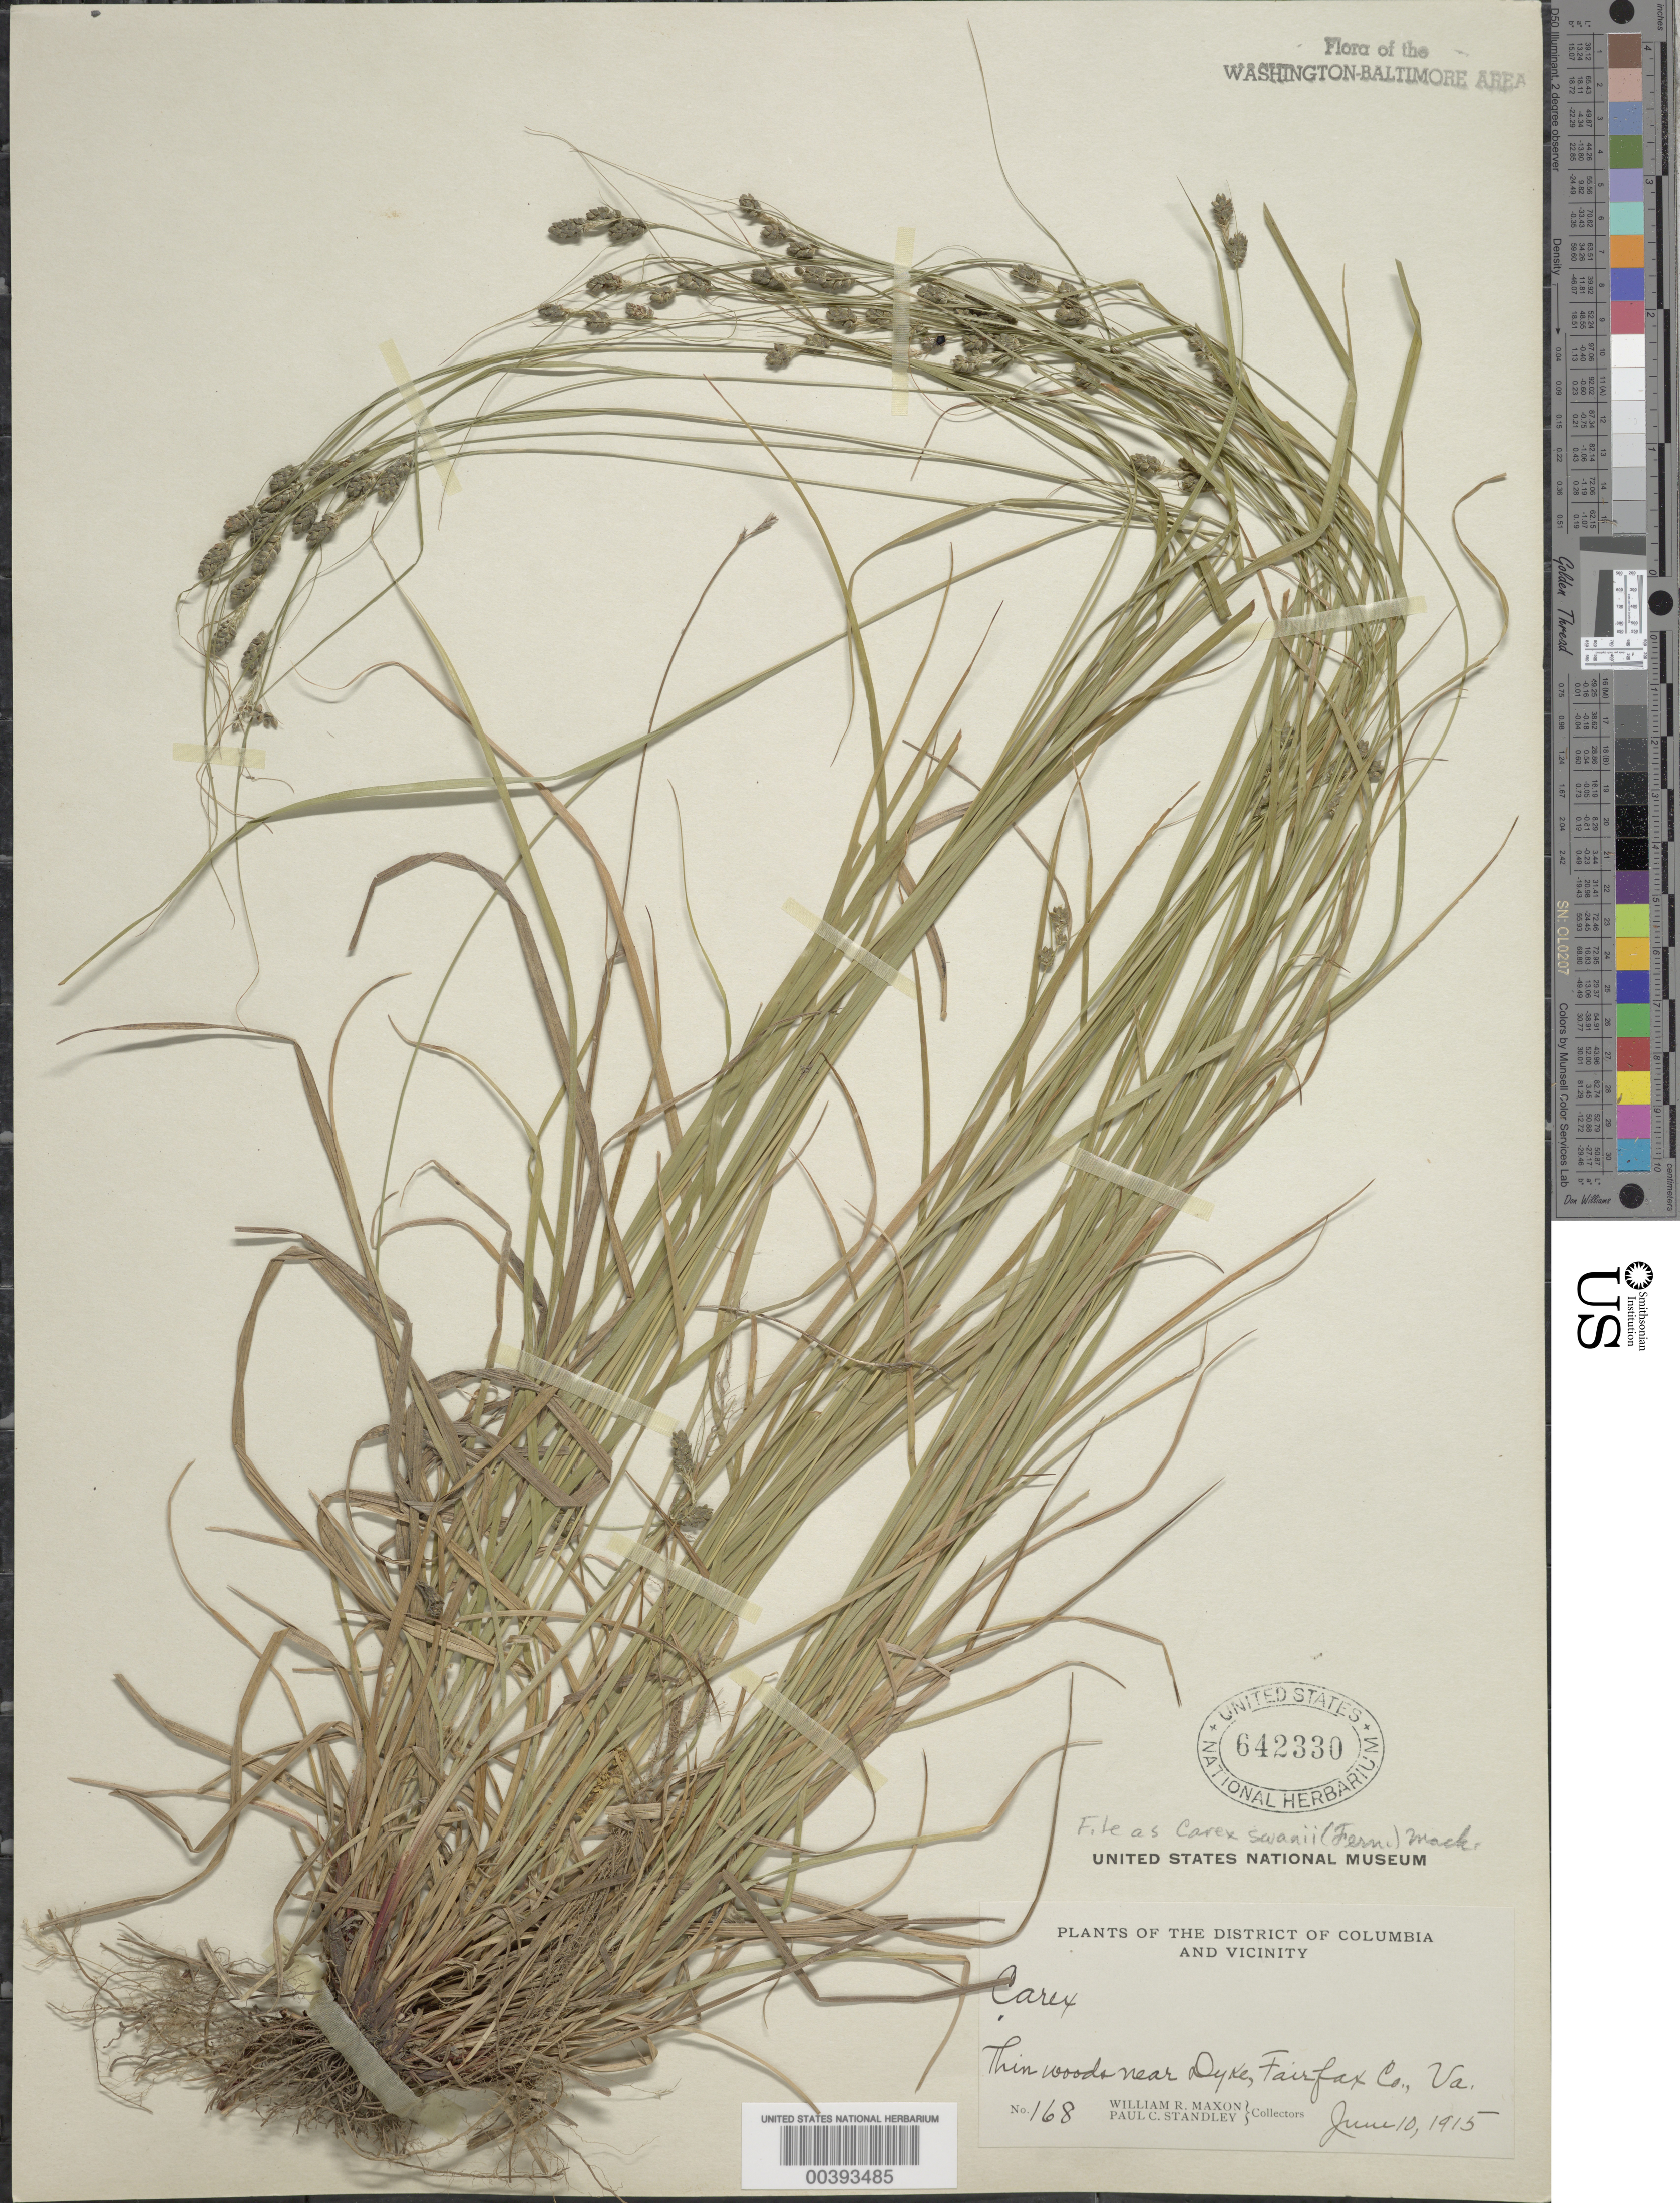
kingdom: Plantae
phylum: Tracheophyta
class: Liliopsida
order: Poales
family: Cyperaceae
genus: Carex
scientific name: Carex swanii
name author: (Fernald) Mack.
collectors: W. R. Maxon & P. C. Standley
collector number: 168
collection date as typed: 10 Jun 1915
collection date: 1915-06-10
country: United States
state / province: Virginia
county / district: Fairfax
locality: near Dyke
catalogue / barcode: US 642330